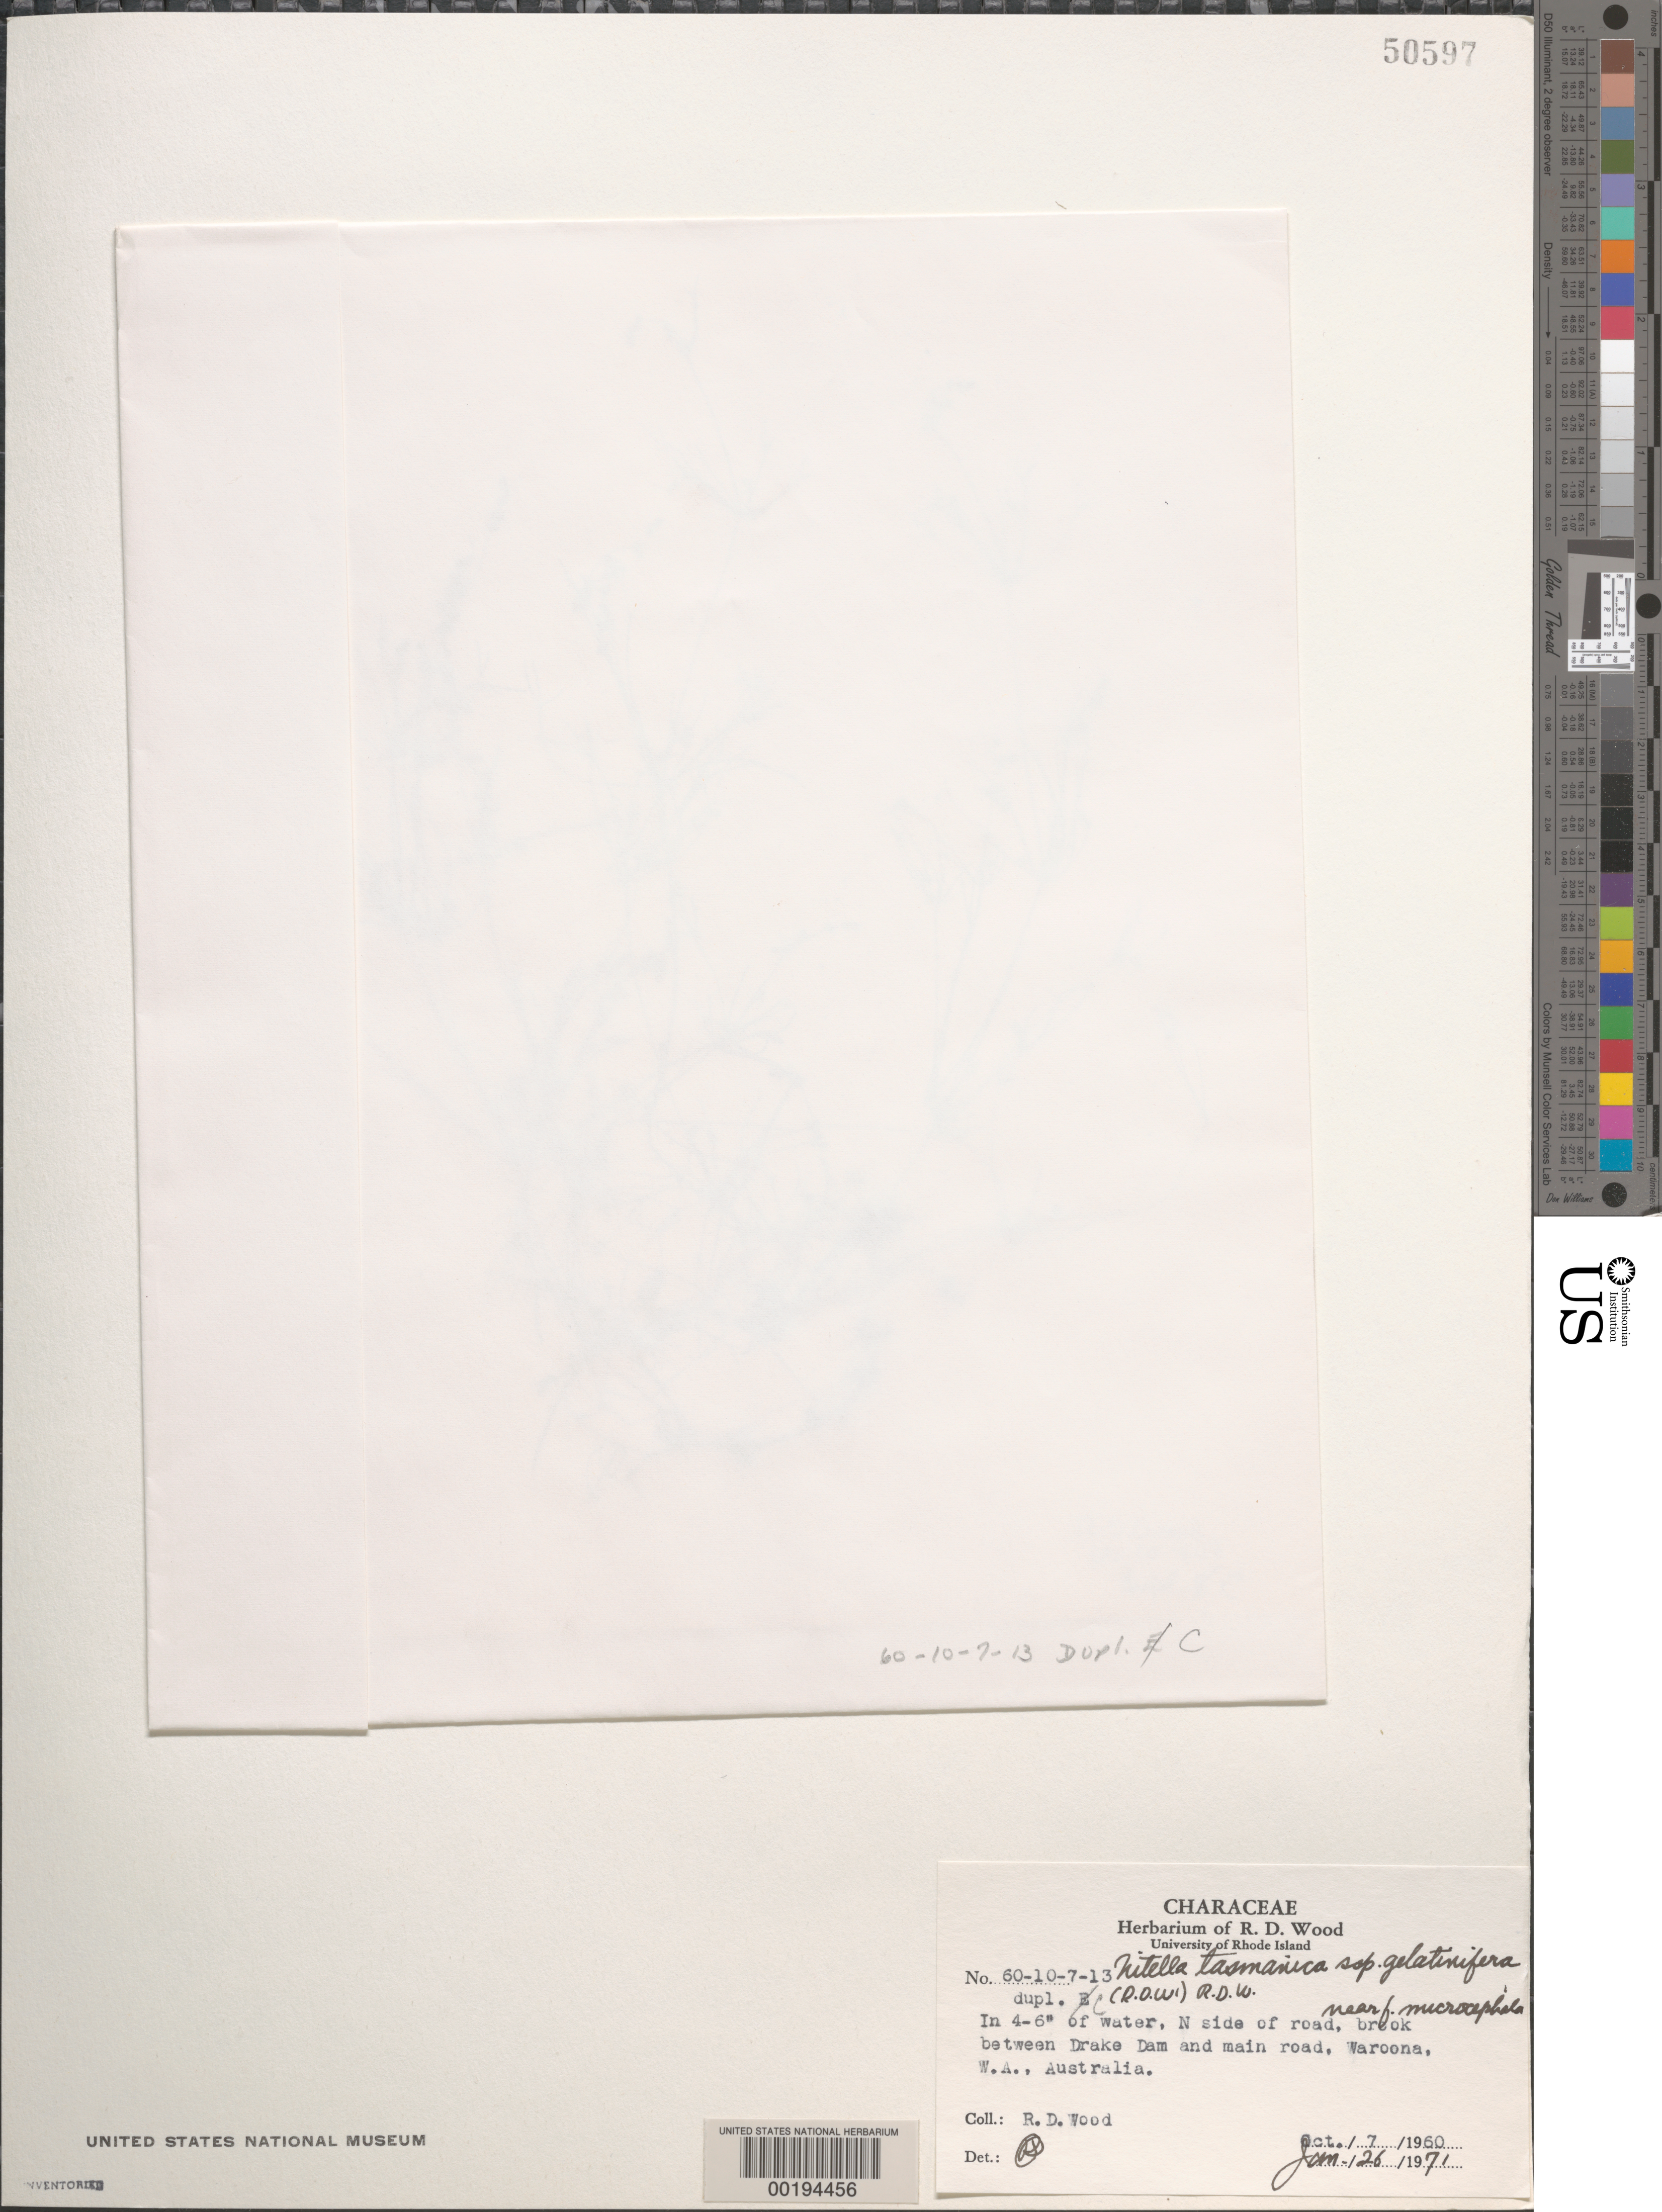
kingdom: Plantae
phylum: Charophyta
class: Charophyceae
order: Charales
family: Characeae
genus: Nitella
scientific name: Nitella tasmanica subsp. gelatinifera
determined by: Wood, R. D.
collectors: R. Wood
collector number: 60-10-7-13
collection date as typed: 07 Oct 1960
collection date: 1960-10-07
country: Australia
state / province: Western Australia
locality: Waroona, near Drake Dam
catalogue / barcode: US 50597